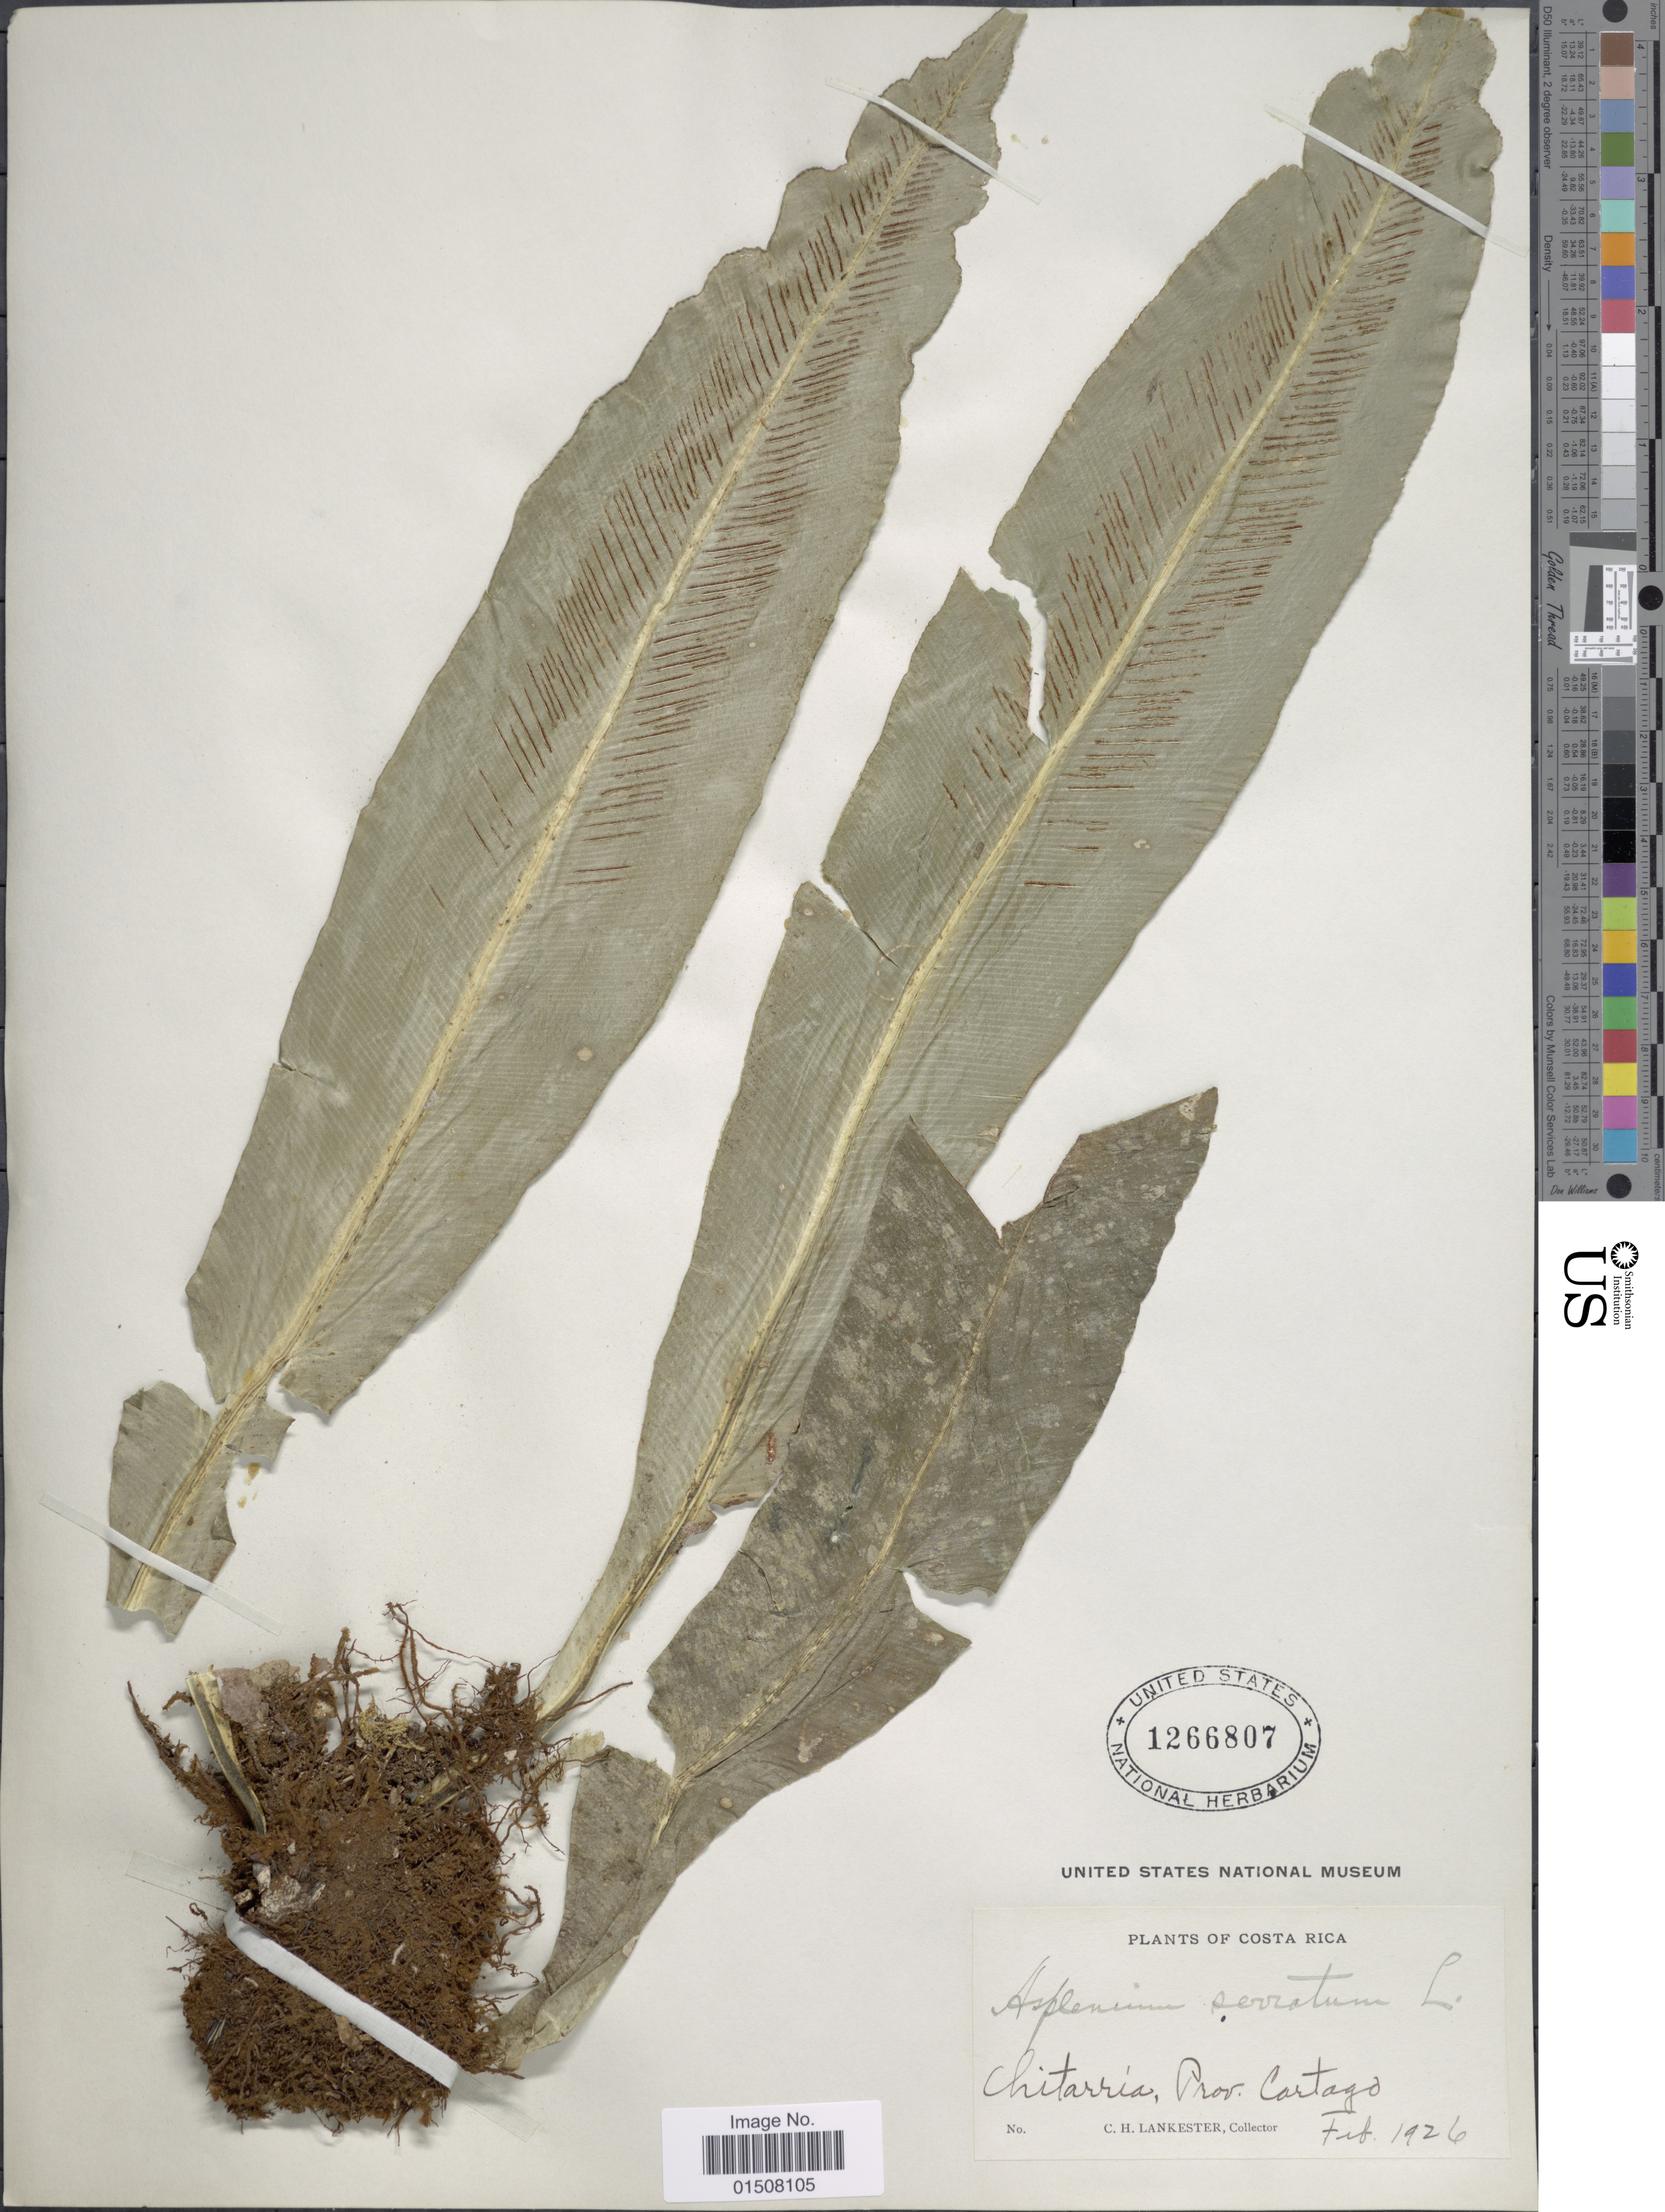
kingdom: Plantae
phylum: Tracheophyta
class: Polypodiopsida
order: Polypodiales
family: Aspleniaceae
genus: Asplenium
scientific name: Asplenium serratum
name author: L.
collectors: C. H. Lankester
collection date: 1926-02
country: Costa Rica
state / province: Cartago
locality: Chitarría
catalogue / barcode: US 1266807